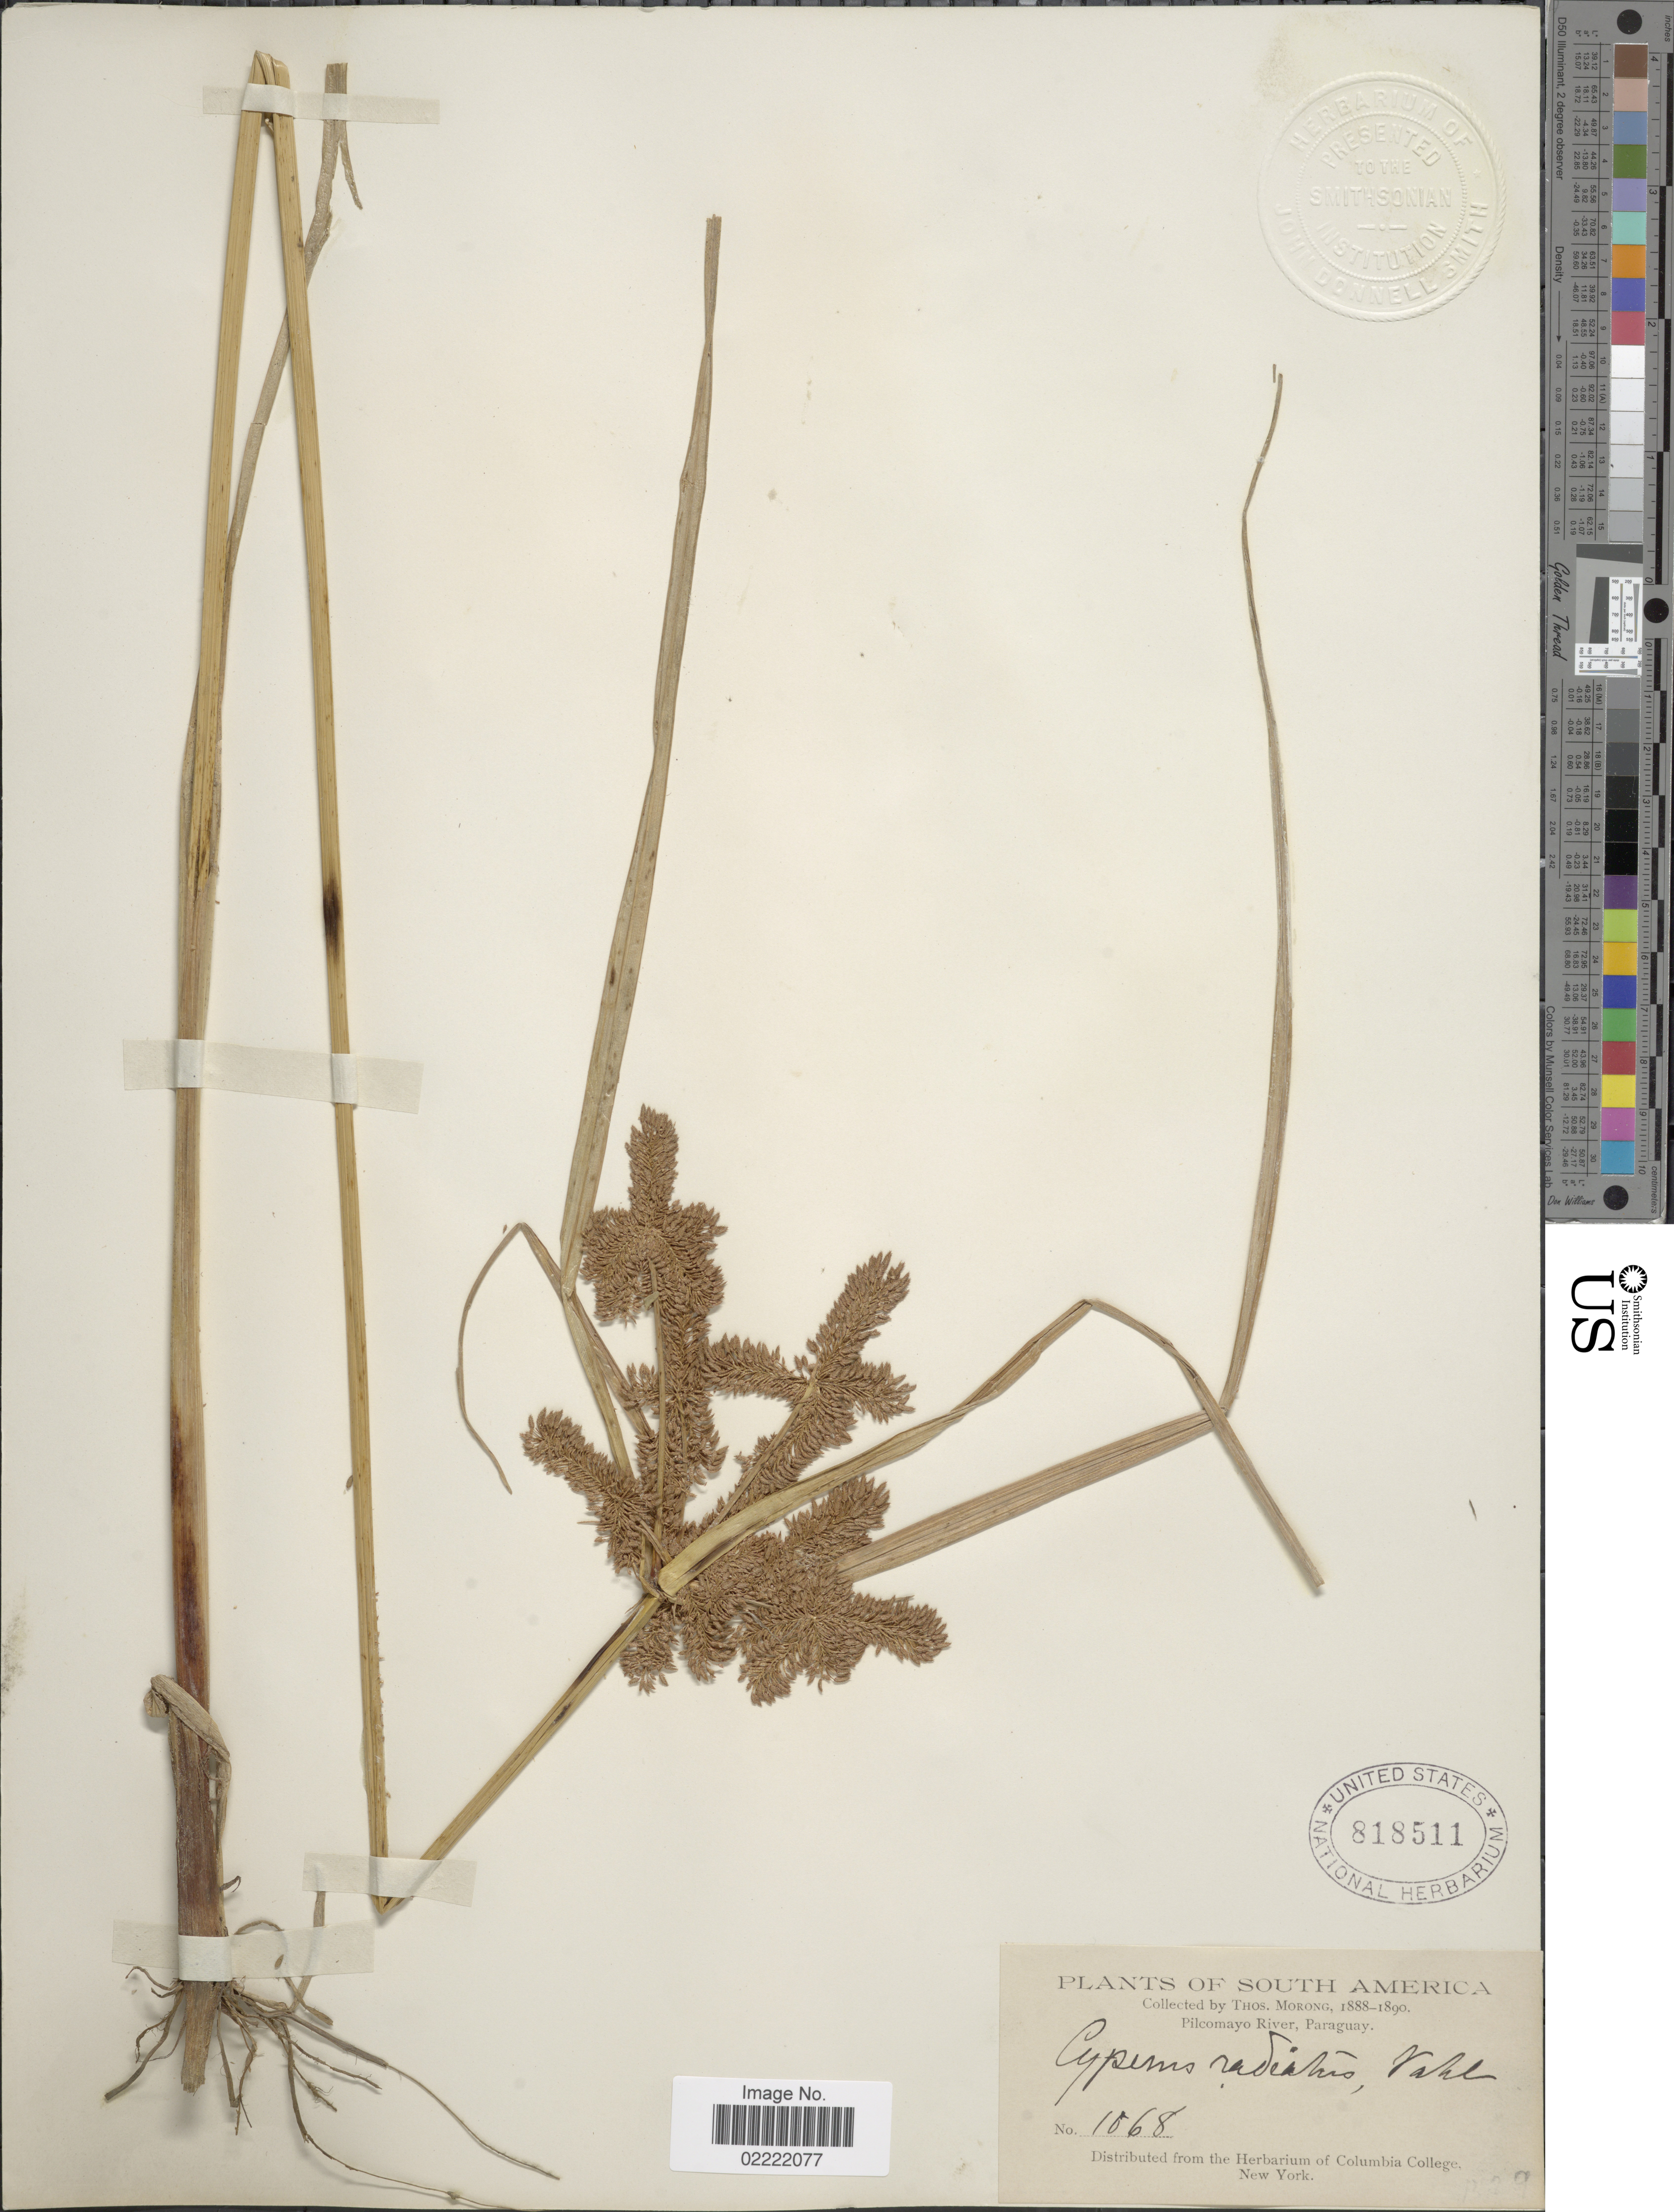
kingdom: Plantae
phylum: Tracheophyta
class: Liliopsida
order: Poales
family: Cyperaceae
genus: Cyperus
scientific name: Cyperus imbricatus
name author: Retz.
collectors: T. Morong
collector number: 1068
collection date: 1888/1890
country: Paraguay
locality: Pilcomayo River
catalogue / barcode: US 818511